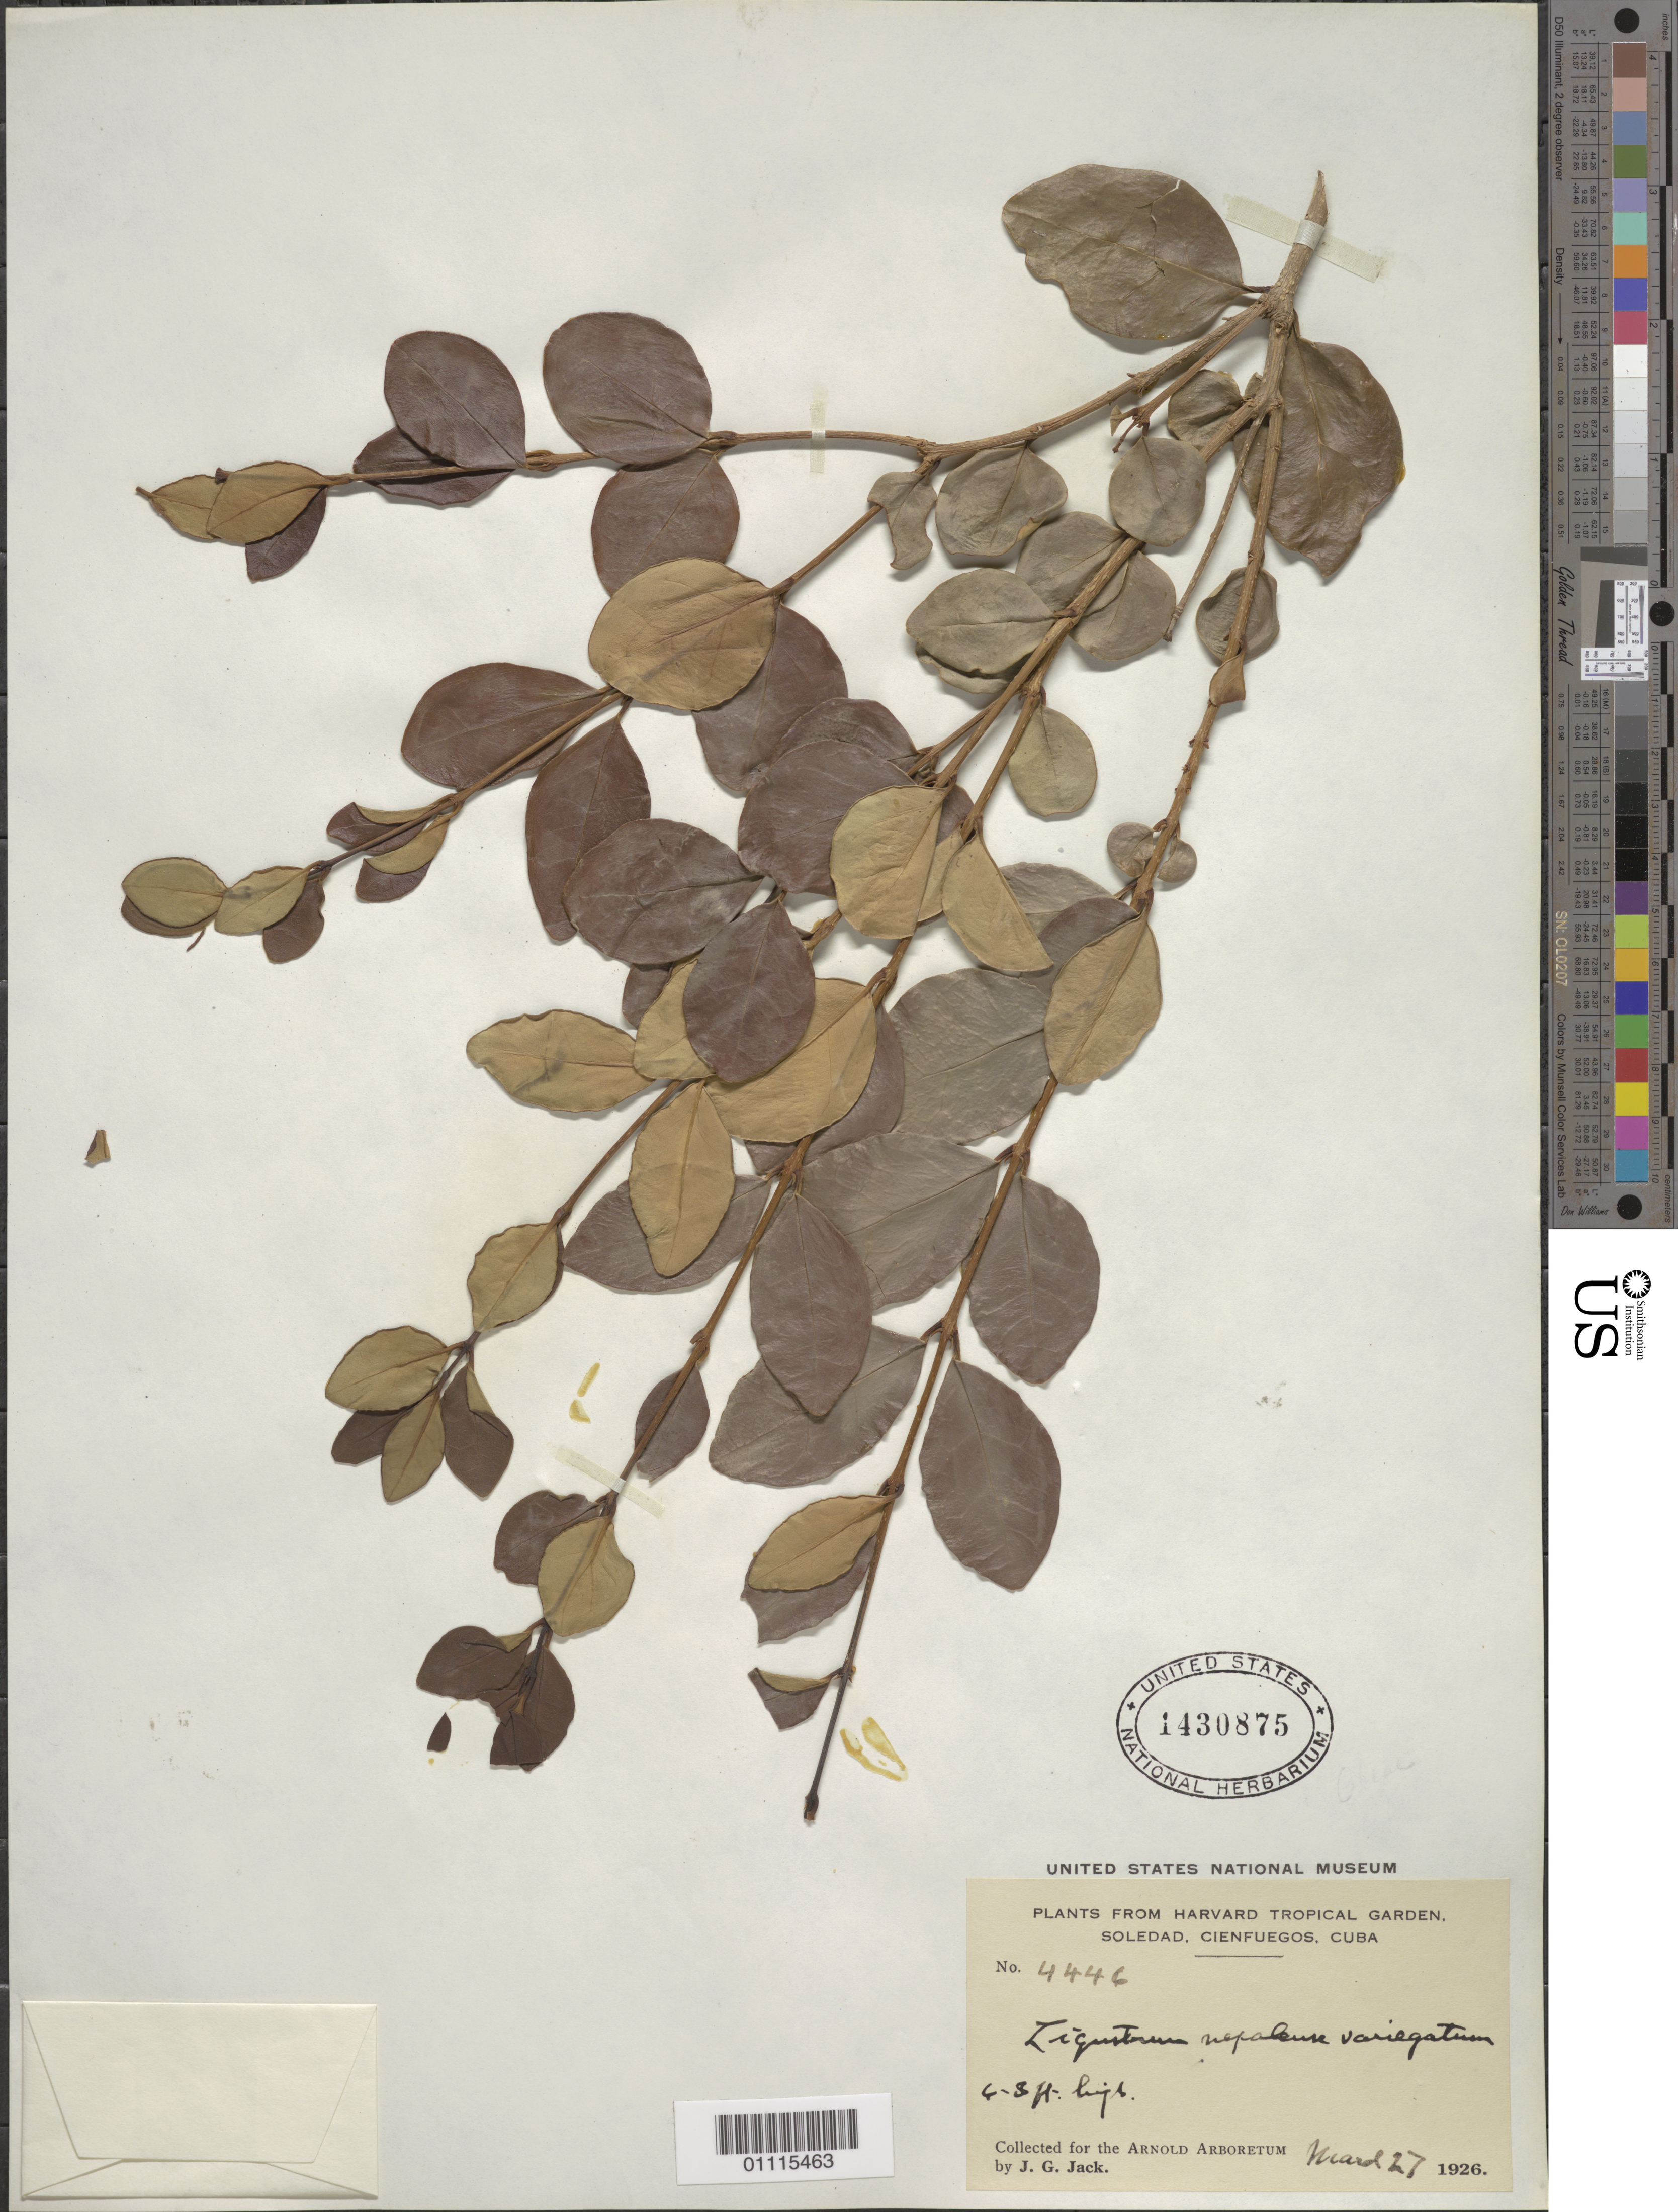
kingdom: Plantae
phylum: Tracheophyta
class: Magnoliopsida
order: Lamiales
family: Oleaceae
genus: Ligustrum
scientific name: Ligustrum nepalense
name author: Wall.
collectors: J. G. Jack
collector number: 4446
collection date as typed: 27 Mar 1926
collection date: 1926-03-27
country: Cuba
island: Cuba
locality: Soledad, Cienfuegos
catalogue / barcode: US 1430875